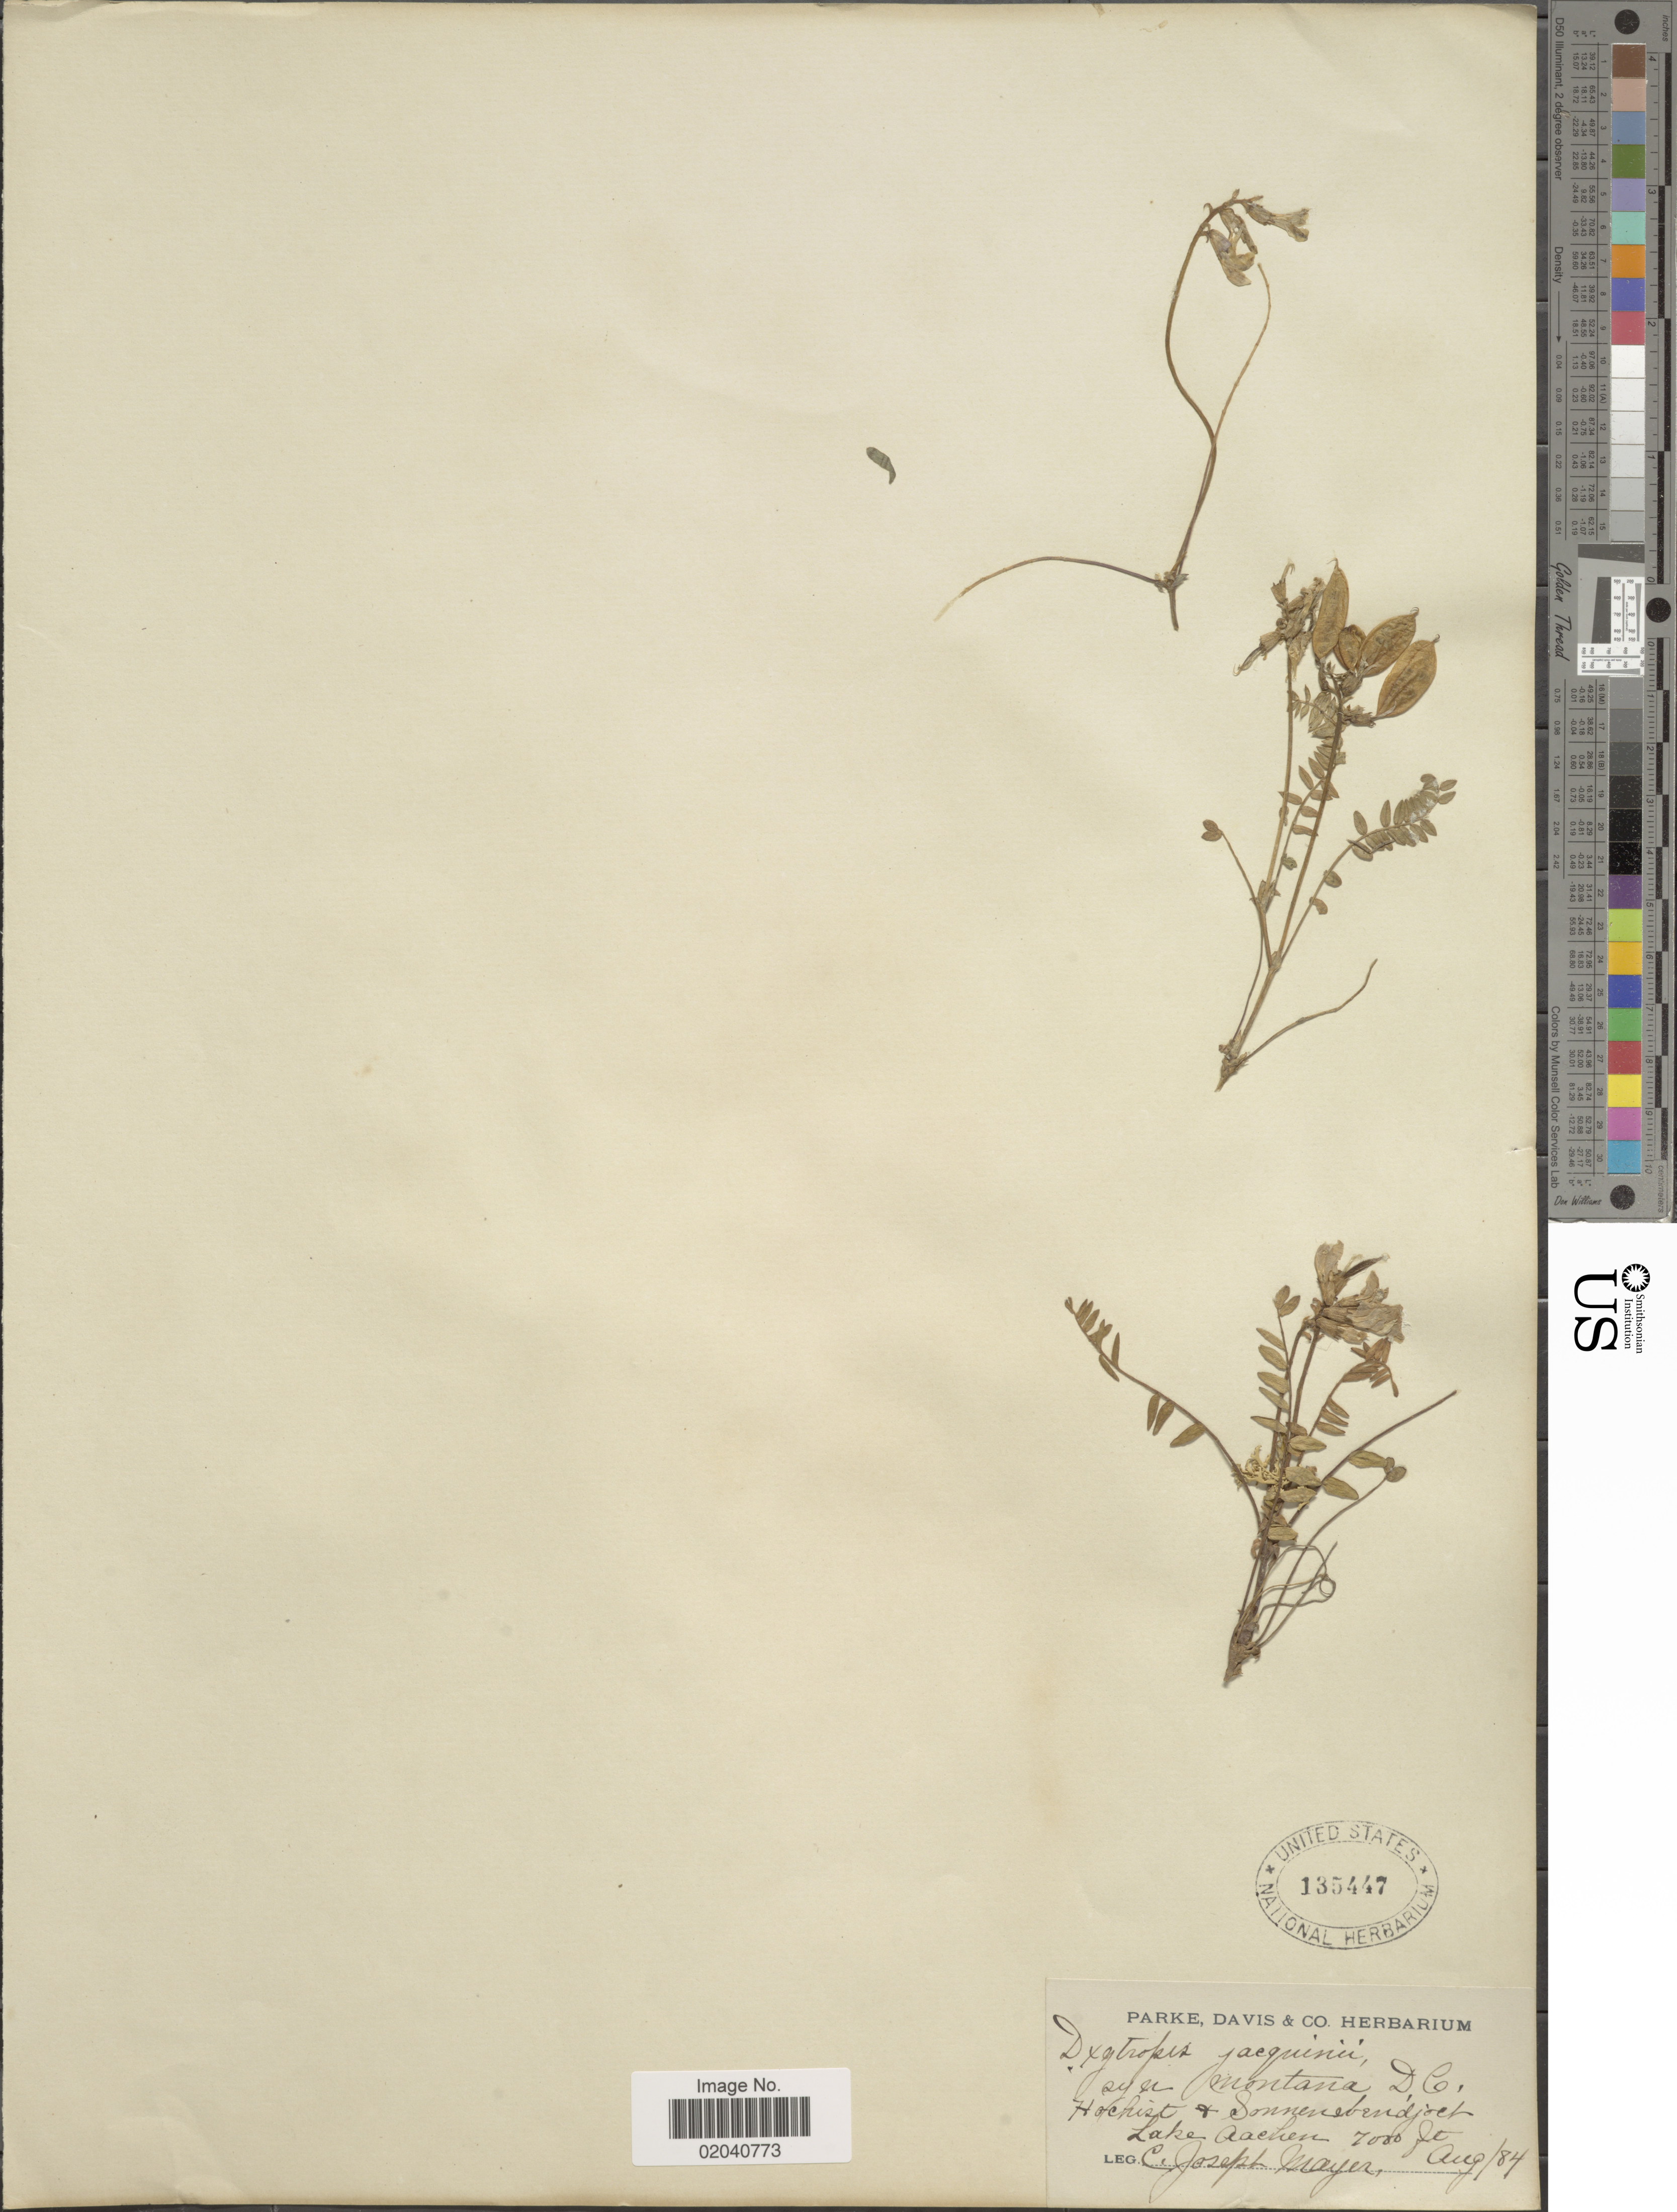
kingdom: Plantae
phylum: Tracheophyta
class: Magnoliopsida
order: Fabales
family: Fabaceae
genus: Oxytropis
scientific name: Oxytropis jacquinii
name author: Bunge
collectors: C. Mayer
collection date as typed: Transcribed d/m/y: /8/84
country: Austria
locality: Hochist + Sonnenebendjoet, lake Aachen [interpreted]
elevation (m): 2134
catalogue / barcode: US 135447